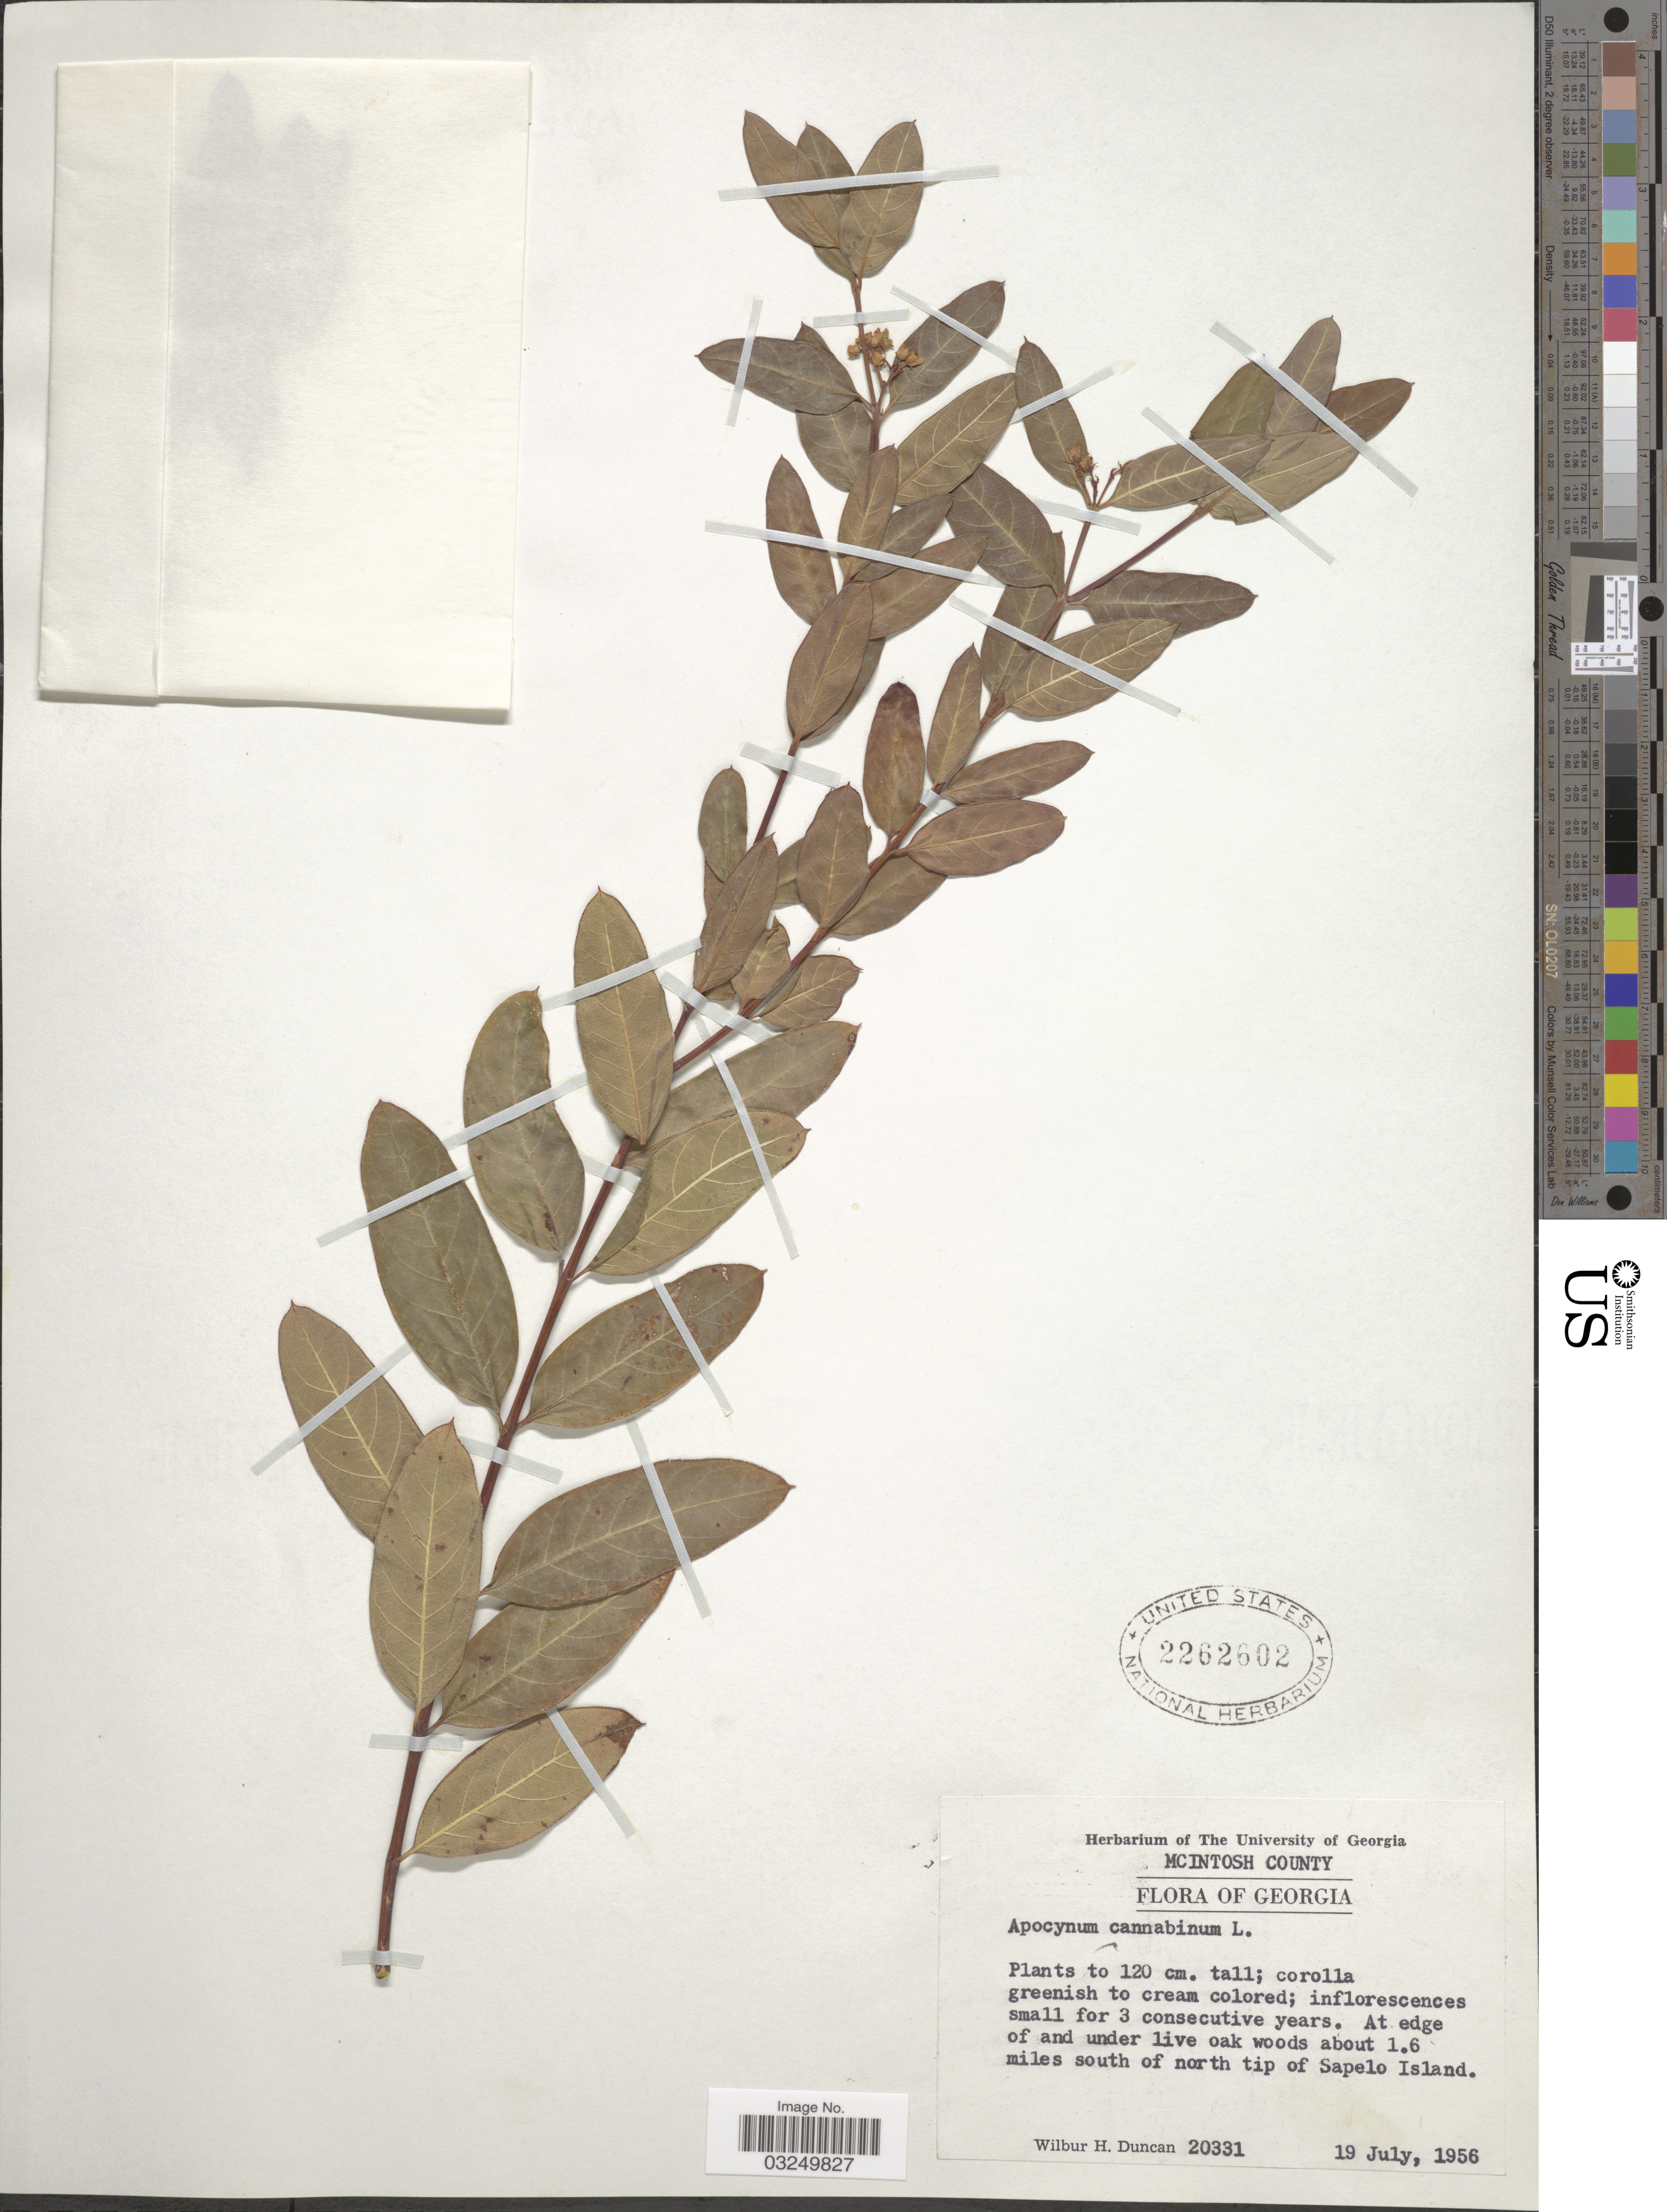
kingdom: Plantae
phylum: Tracheophyta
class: Magnoliopsida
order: Gentianales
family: Apocynaceae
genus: Apocynum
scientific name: Apocynum cannabinum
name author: L.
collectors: W. H. Duncan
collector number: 20331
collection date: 1956-07-19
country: United States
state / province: Georgia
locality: McIntosh County. About 1.6 miles south of north tip of Sapelo Island.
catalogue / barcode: US 2262602